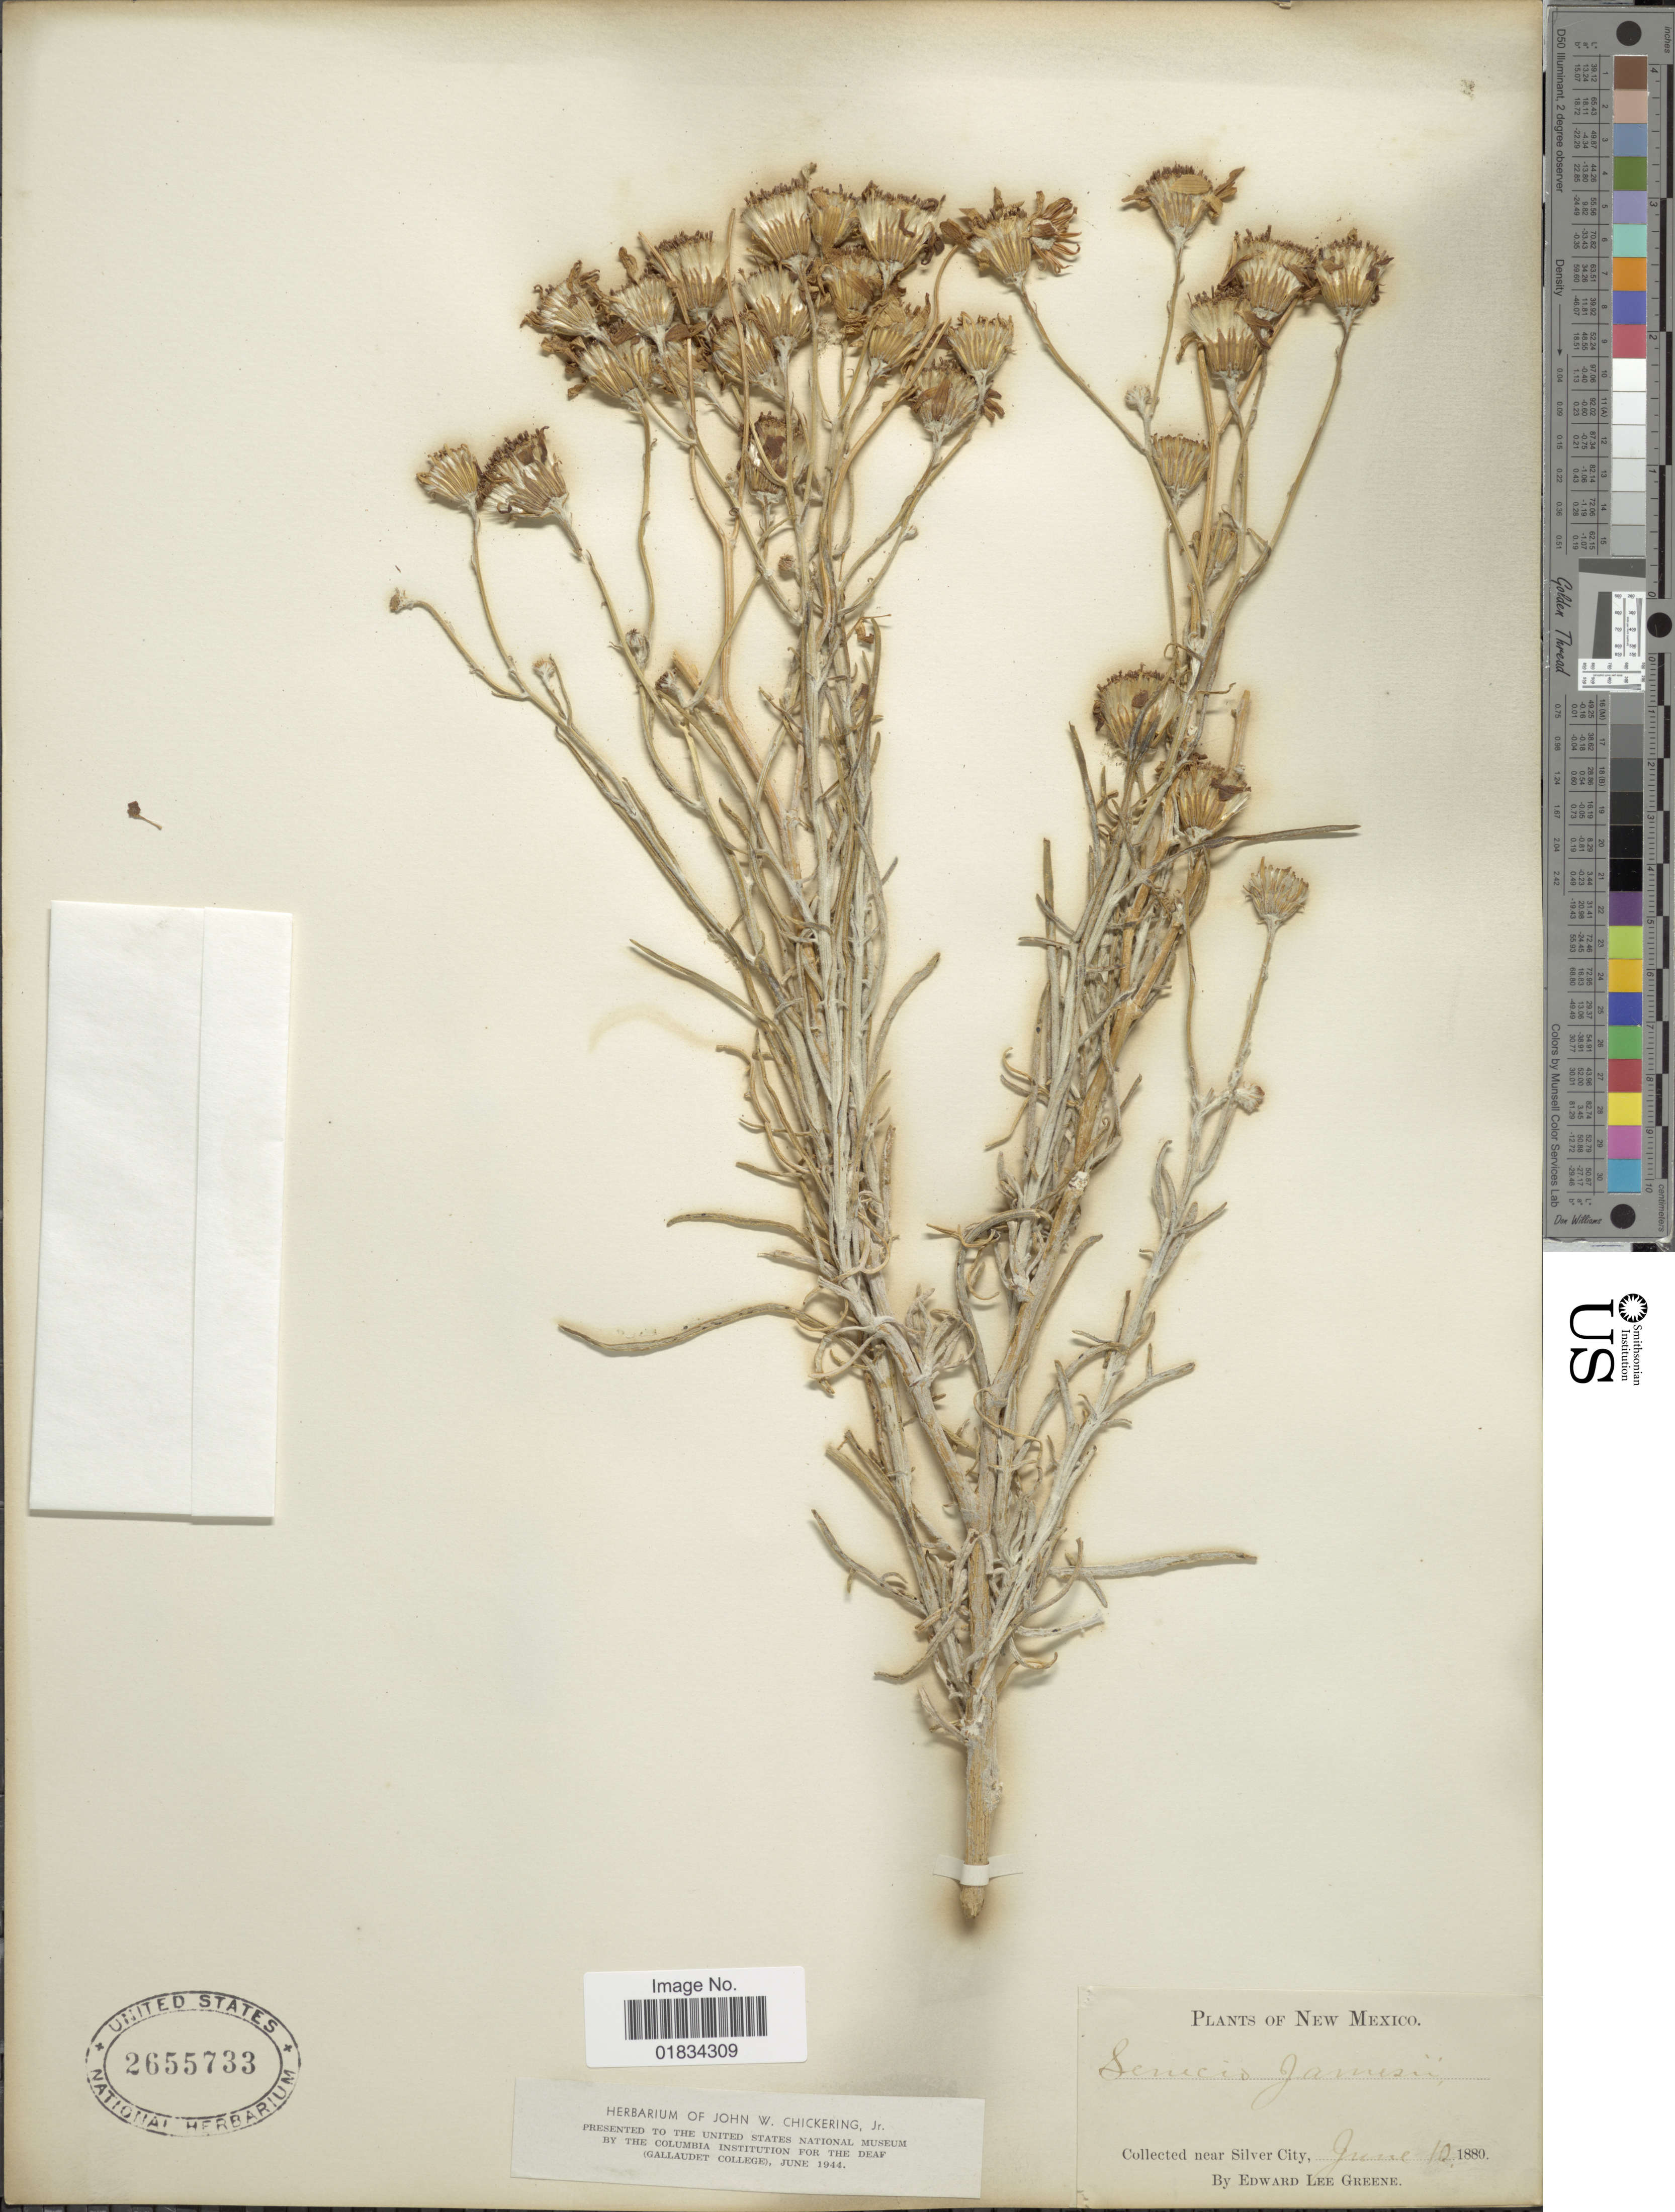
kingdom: Plantae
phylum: Tracheophyta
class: Magnoliopsida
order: Asterales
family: Asteraceae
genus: Ligularia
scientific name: Ligularia jamesii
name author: (Hemsl.) Kom.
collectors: E. L. Greene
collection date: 1880-06-10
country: United States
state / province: New Mexico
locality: Silver City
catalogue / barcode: US 2655733